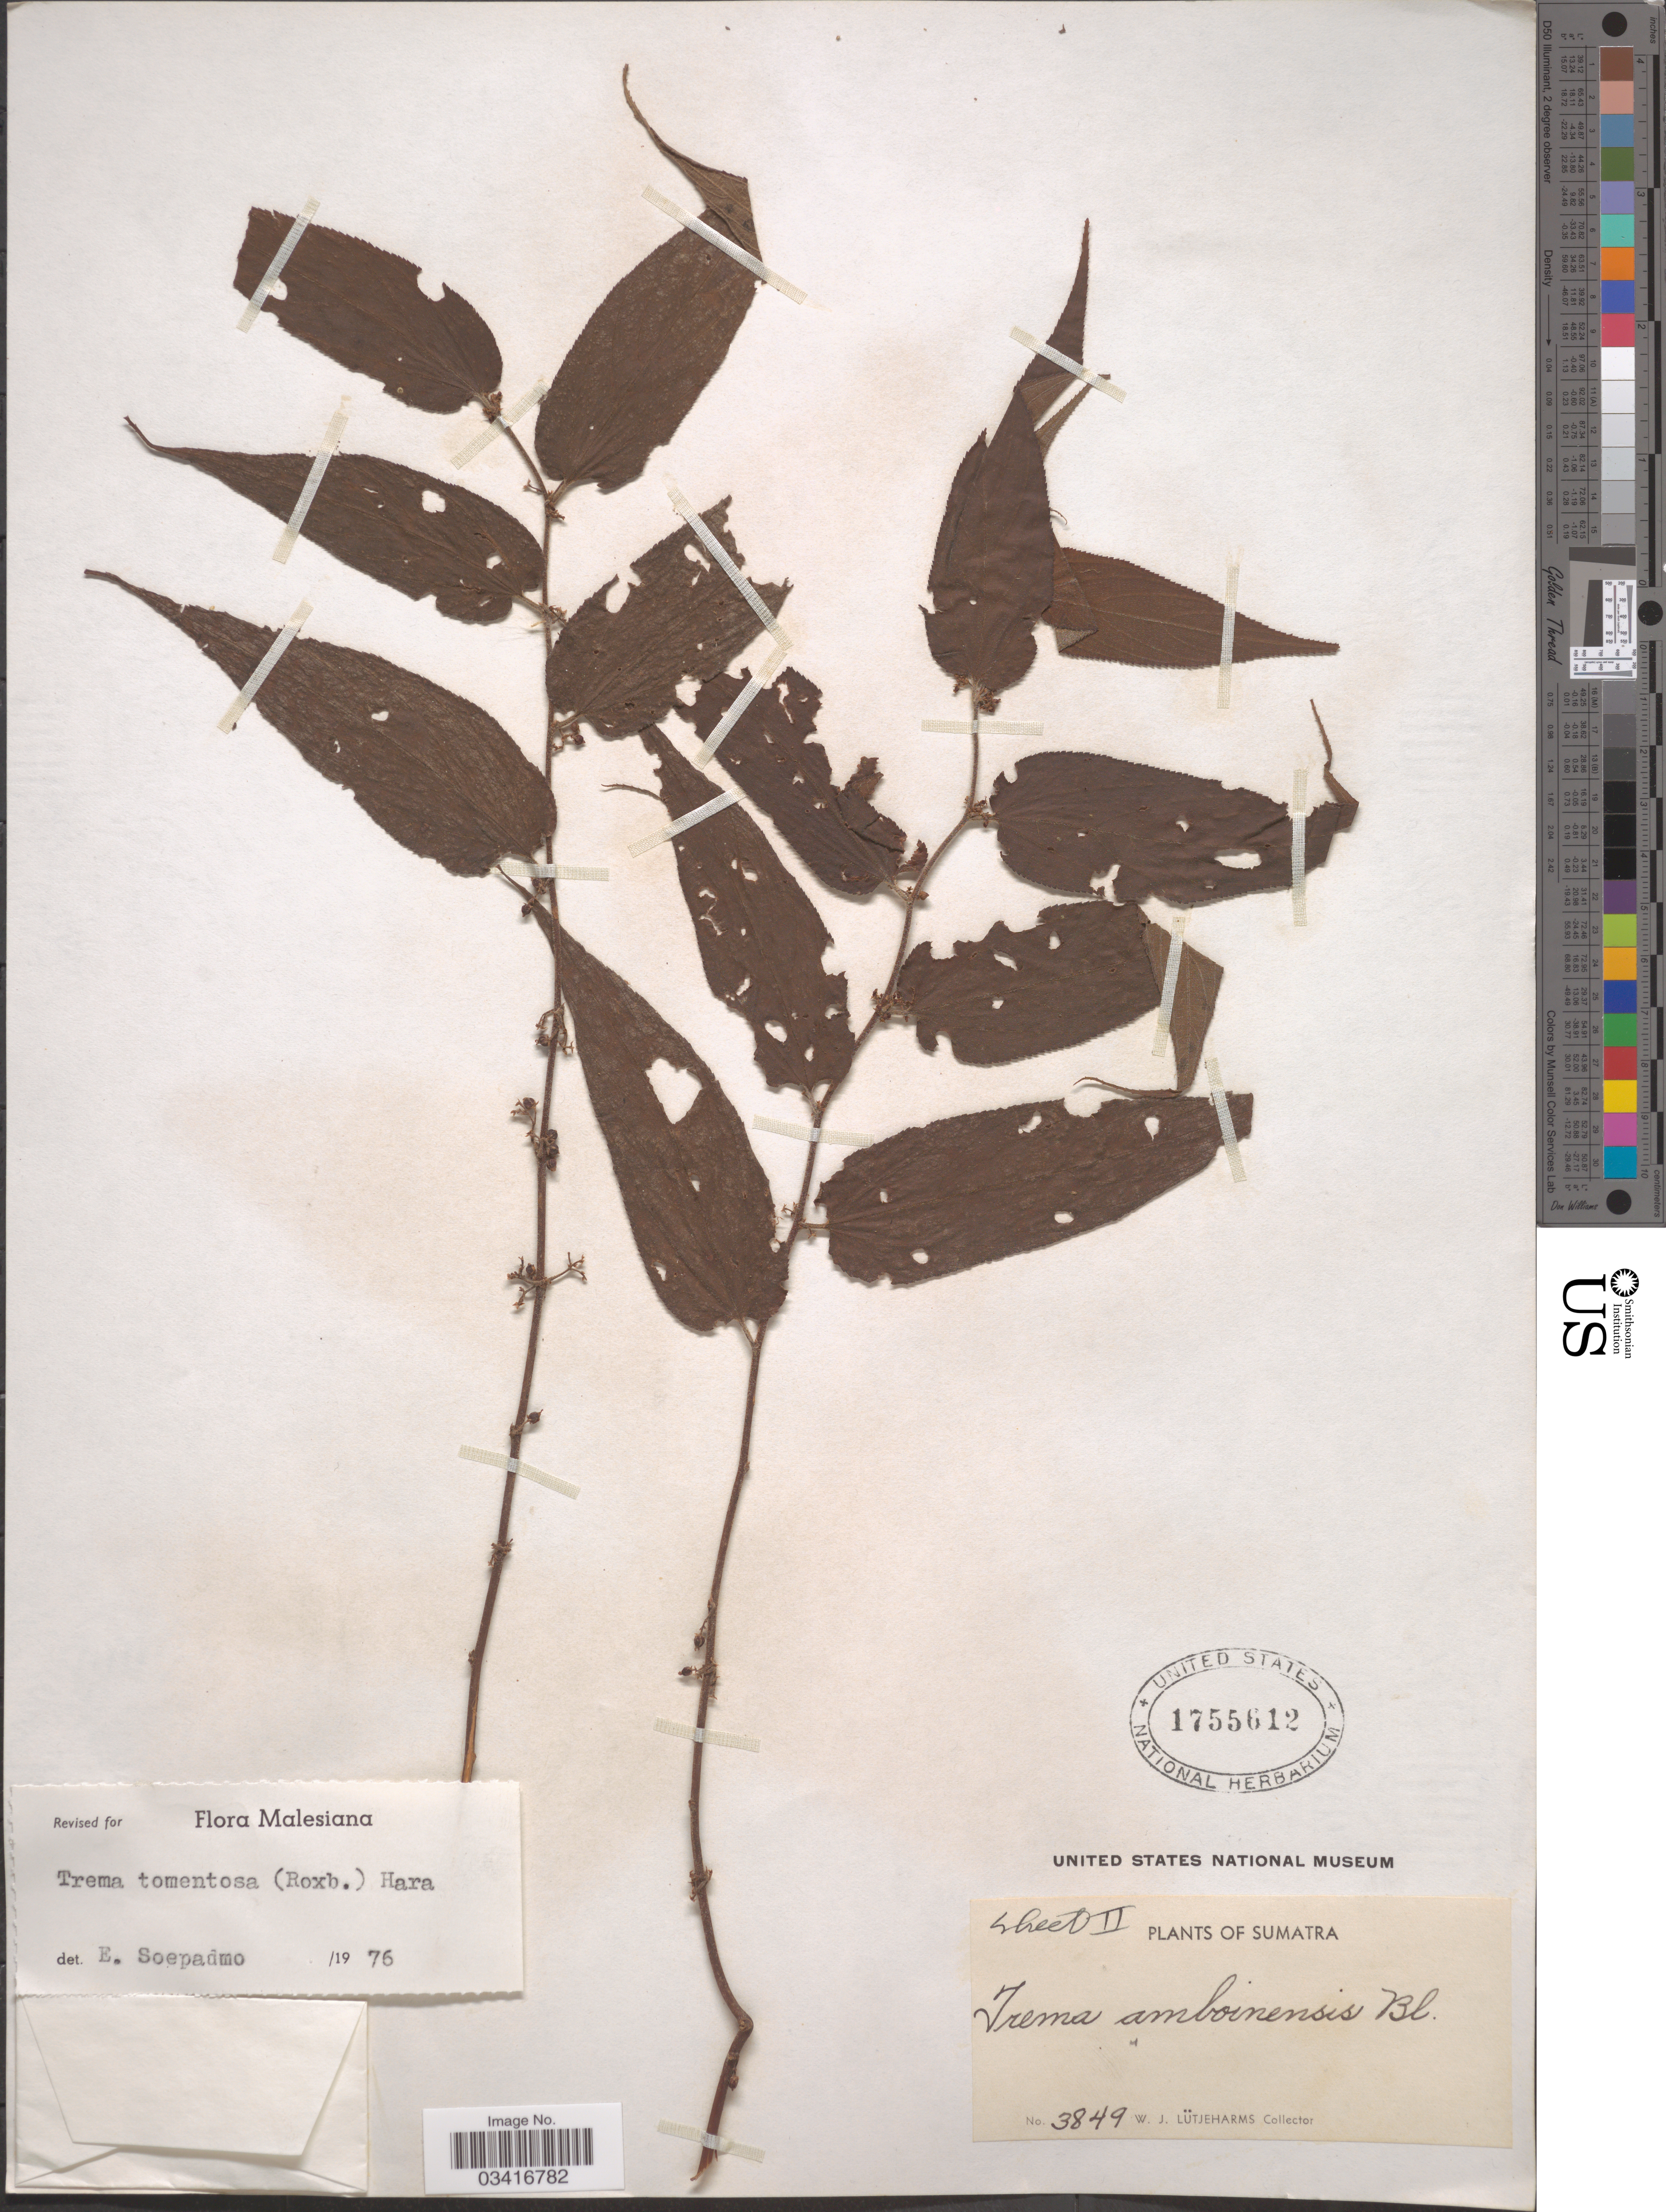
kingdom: Plantae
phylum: Tracheophyta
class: Magnoliopsida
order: Rosales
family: Cannabaceae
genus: Trema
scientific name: Trema tomentosum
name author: (Roxb.) Y. Hara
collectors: W. Lütjeharms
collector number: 3849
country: Indonesia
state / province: Sumatra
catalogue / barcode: US 1755612